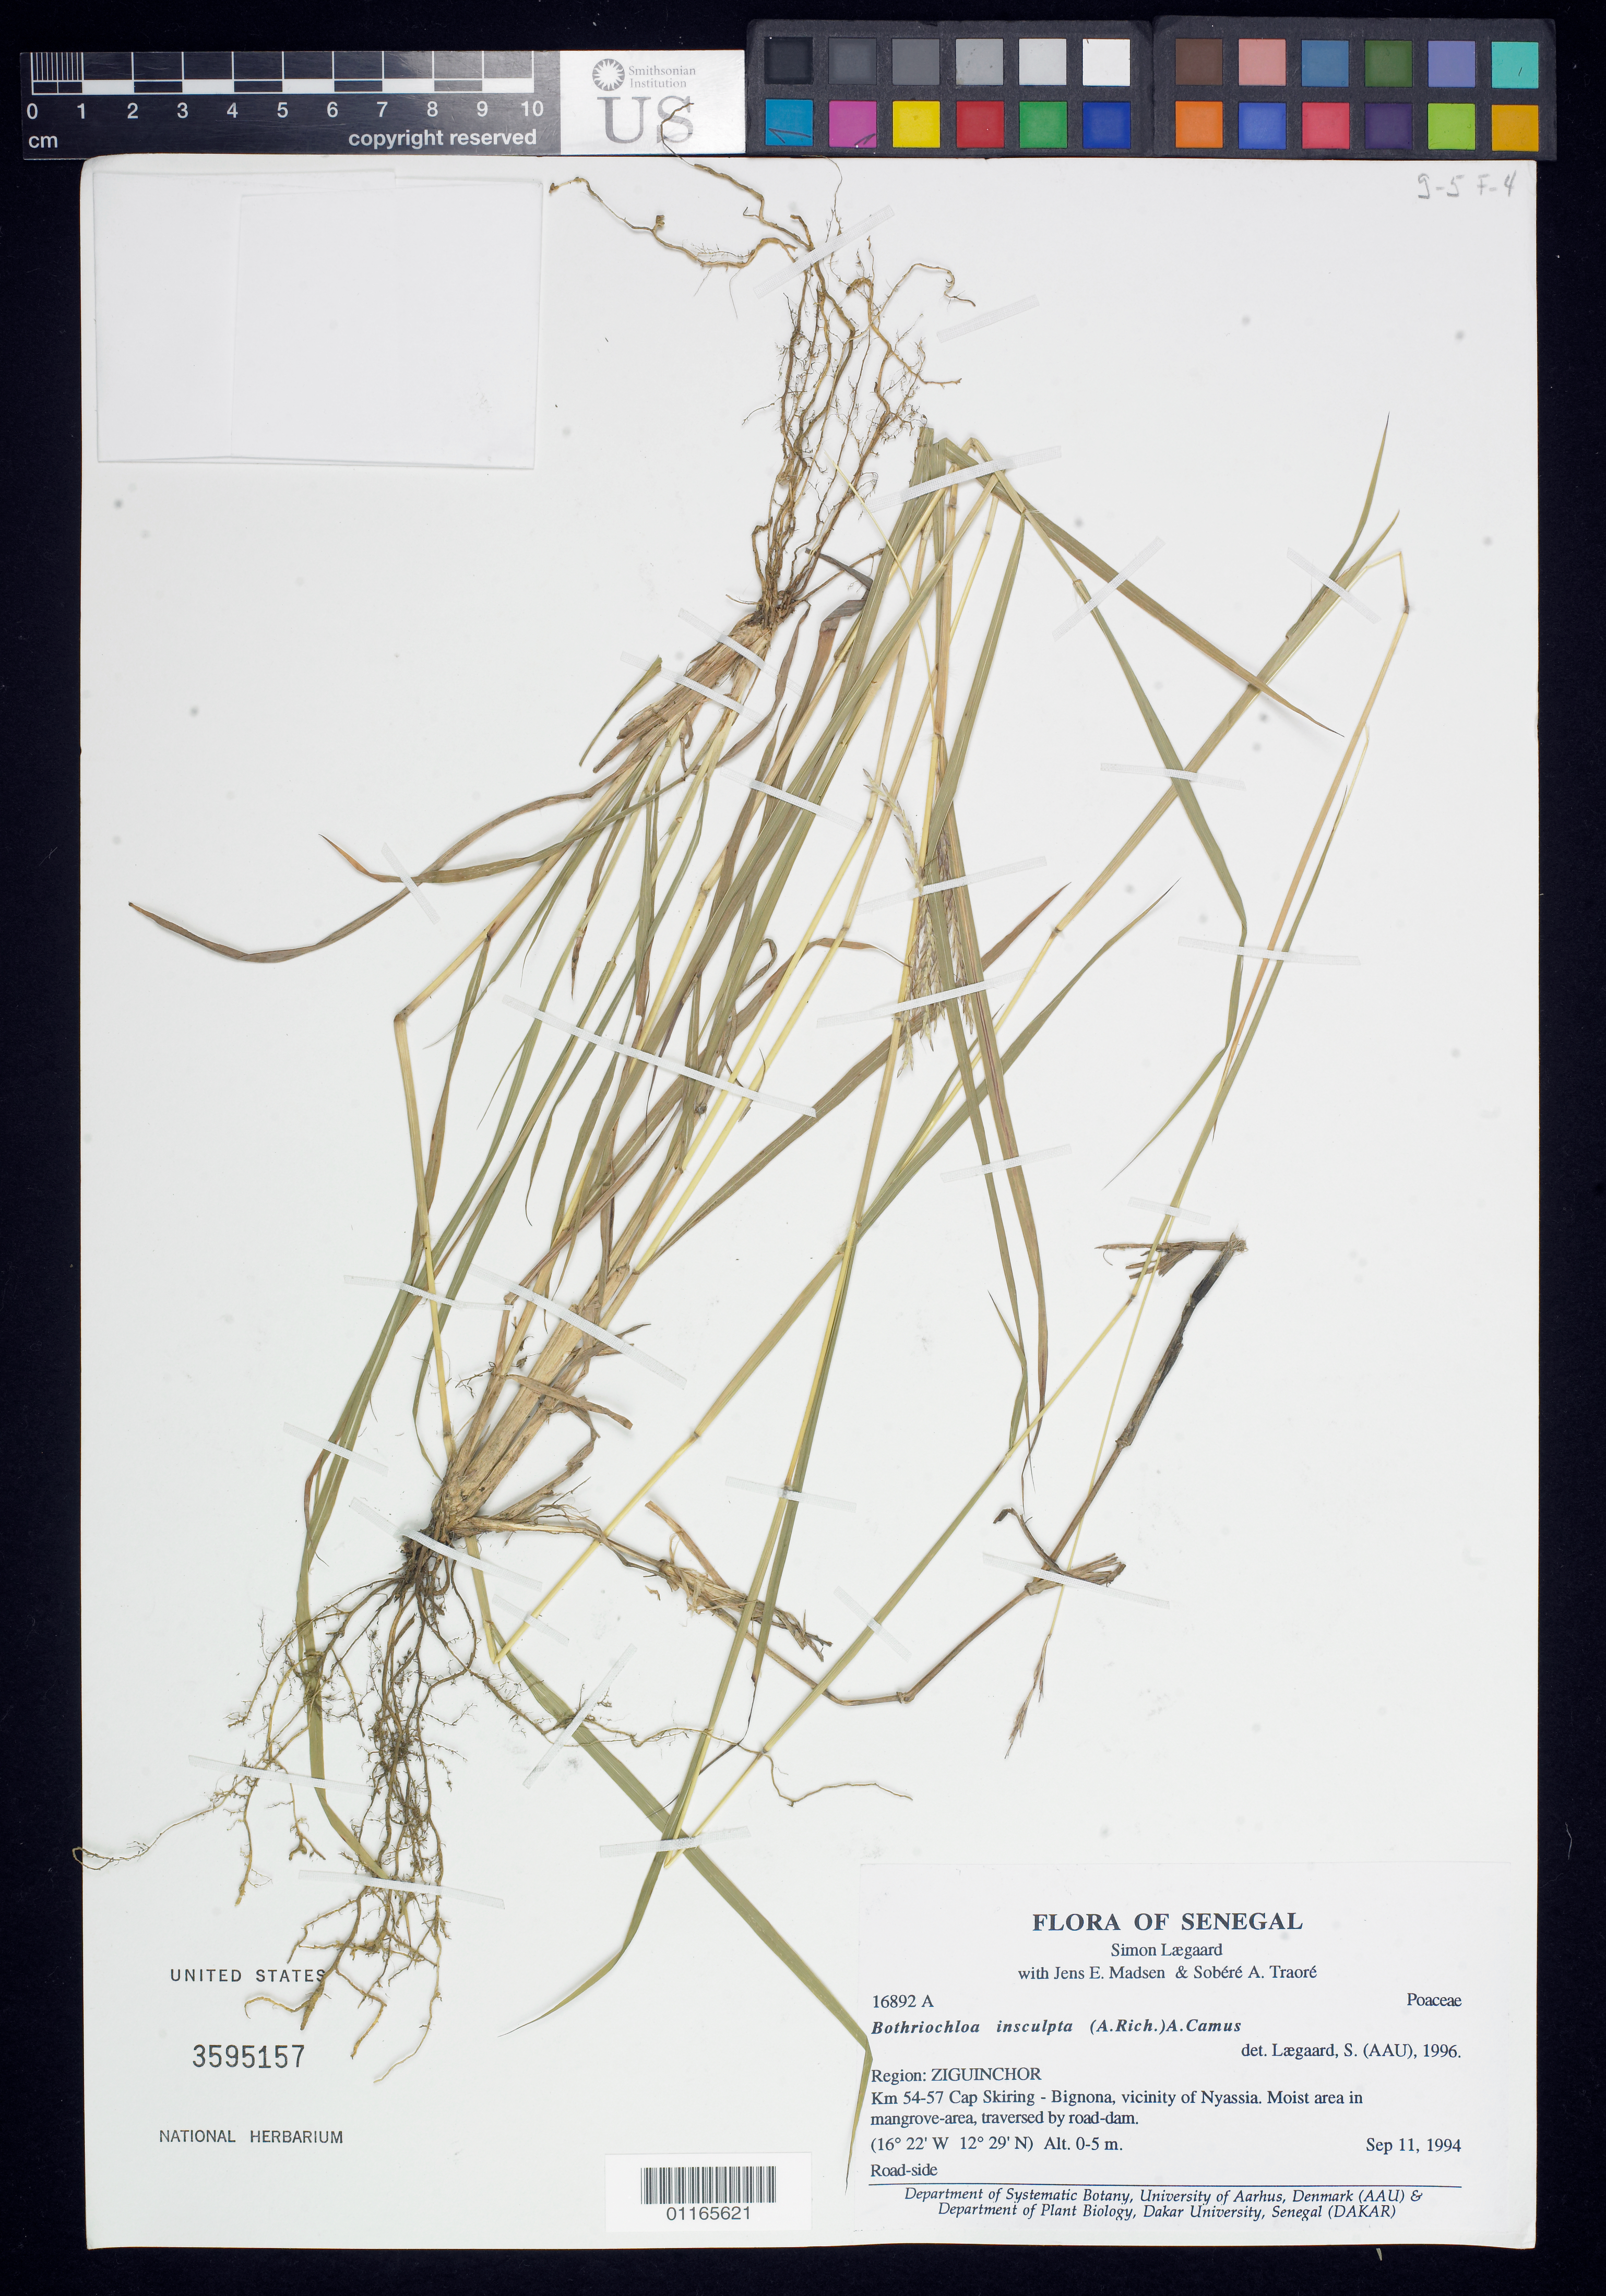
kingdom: Plantae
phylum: Tracheophyta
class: Liliopsida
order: Poales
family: Poaceae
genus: Bothriochloa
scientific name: Bothriochloa insculpta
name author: (Hochst. ex A. Rich.) A. Camus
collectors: S. Lægaard, J. E. Madsen & S. Traore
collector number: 16892A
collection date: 1994-09-11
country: Senegal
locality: Region: Ziguinchor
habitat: Moist area with mangrove-area, traversed by road-dam.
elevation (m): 0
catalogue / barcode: US 3595157